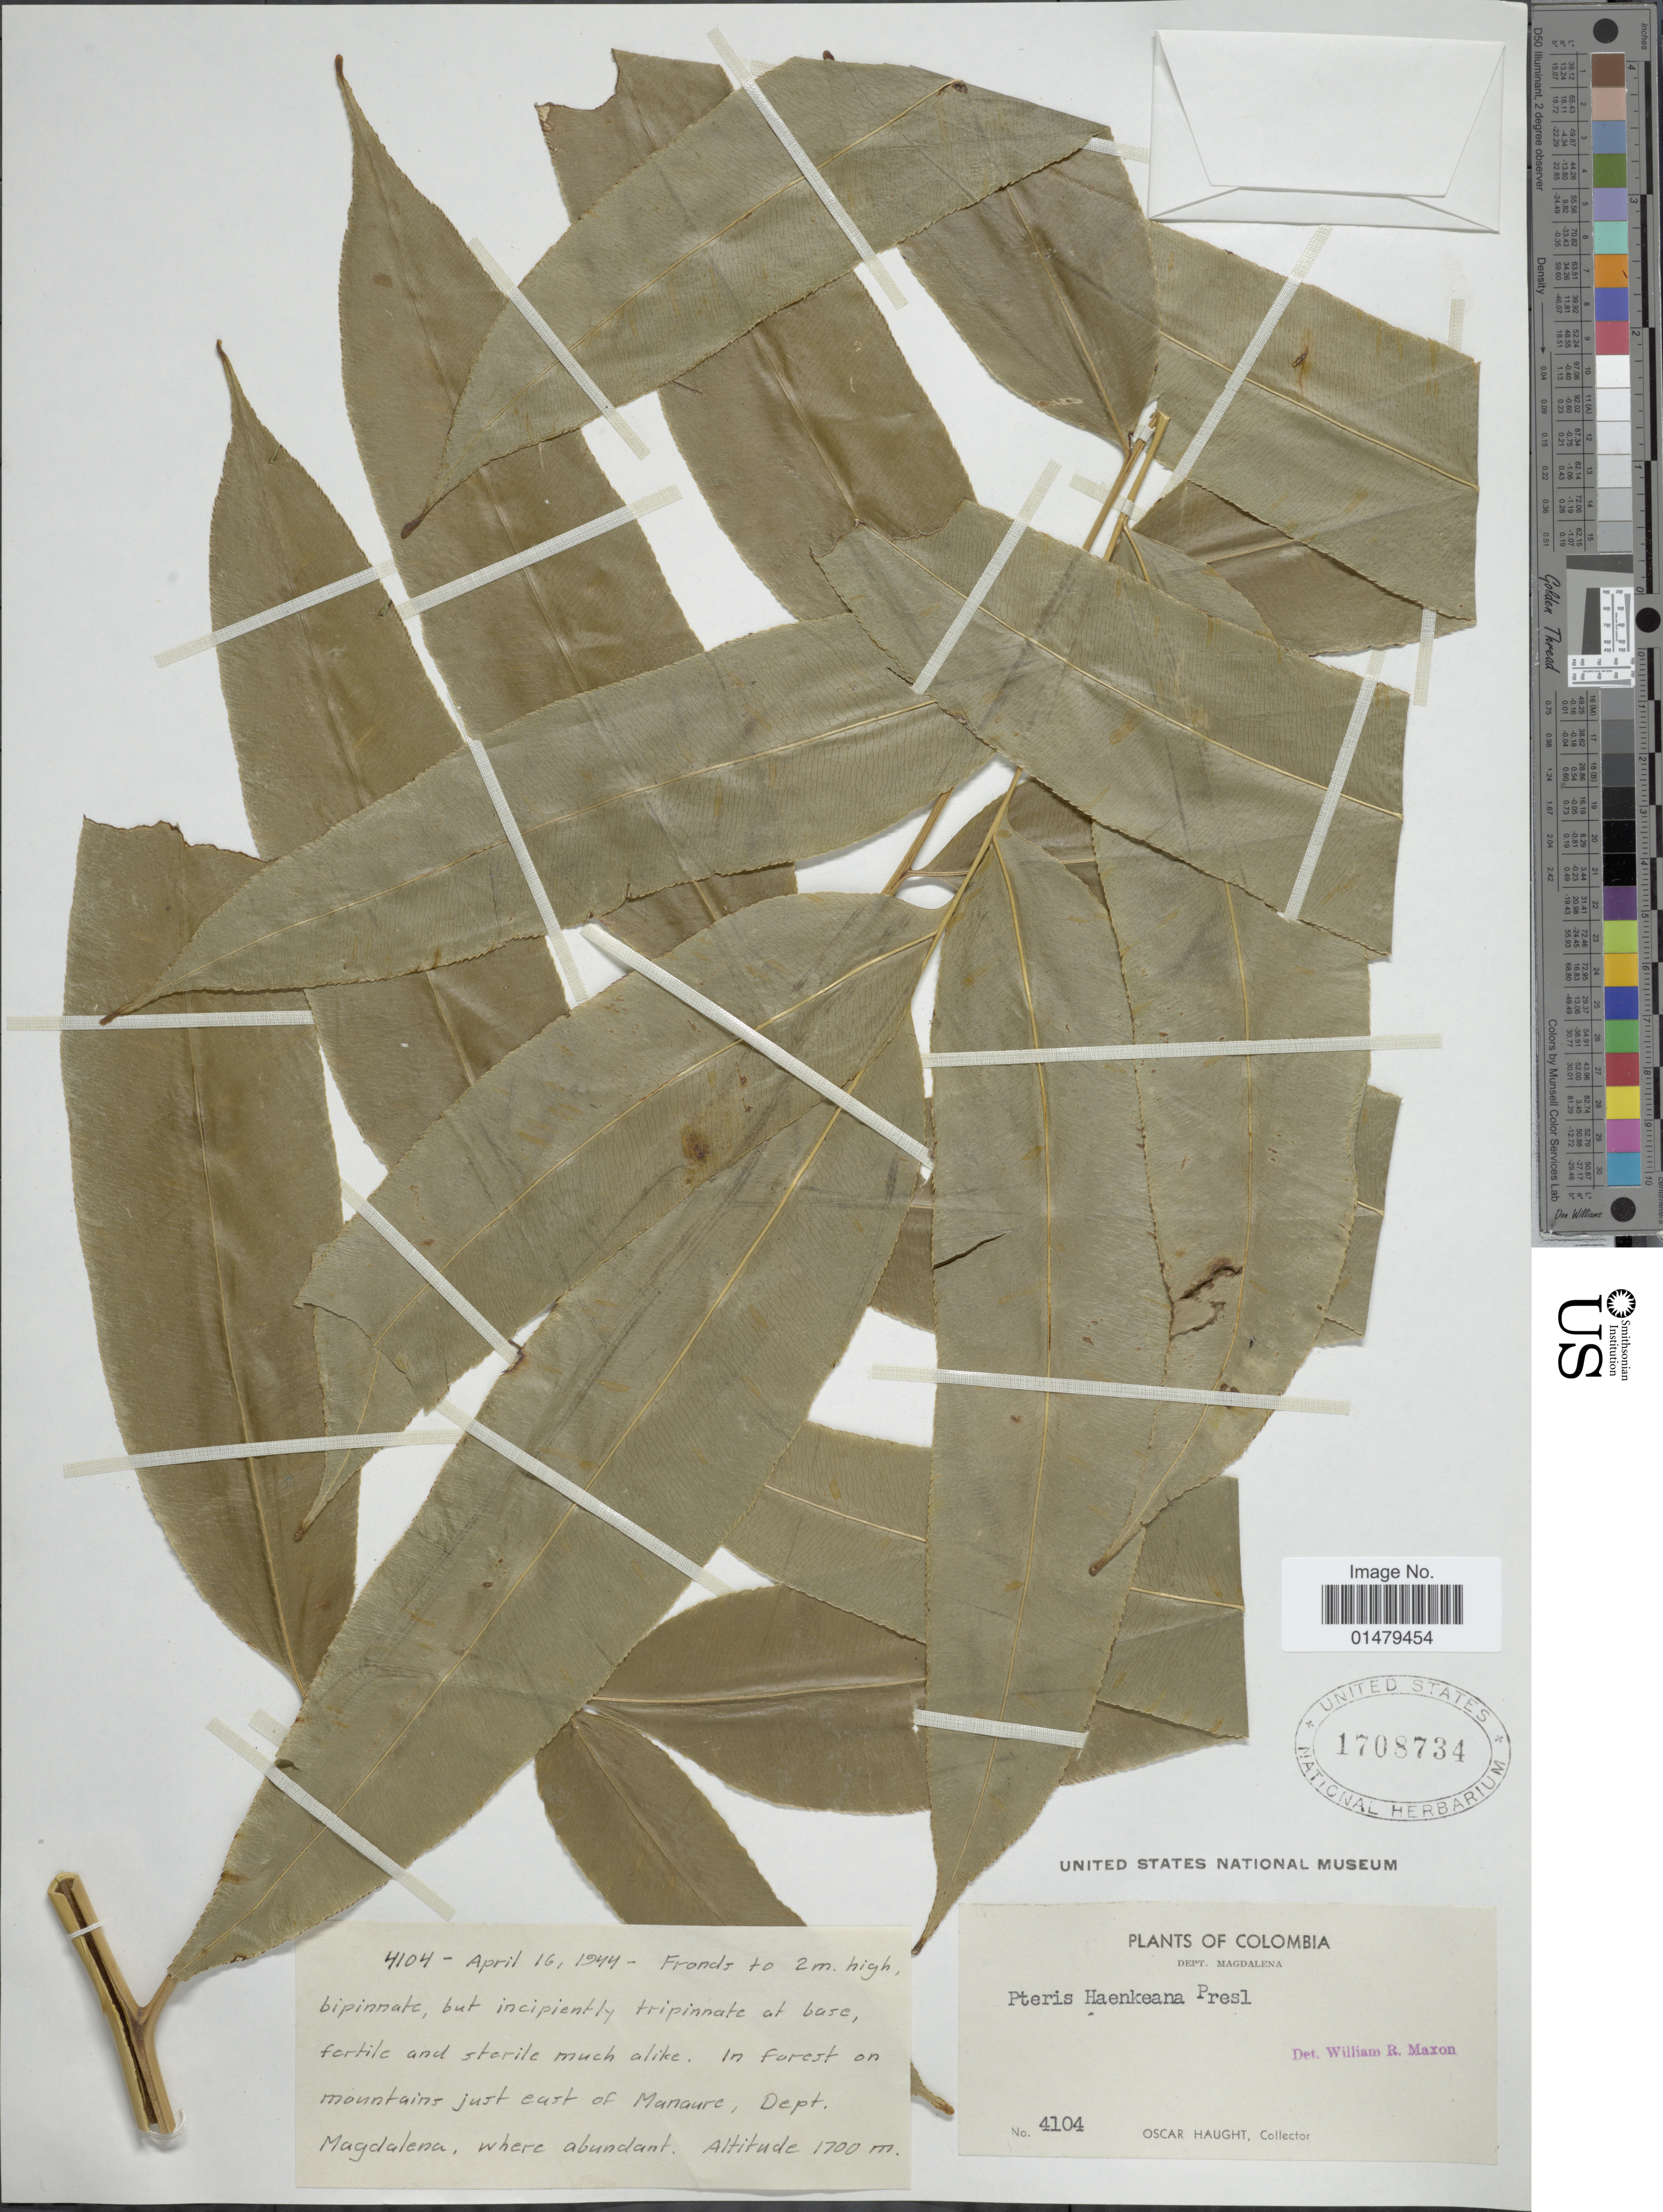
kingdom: Plantae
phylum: Tracheophyta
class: Polypodiopsida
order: Polypodiales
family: Pteridaceae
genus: Pteris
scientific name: Pteris haenkeana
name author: C. Presl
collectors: O. L. Haught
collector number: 4104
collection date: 1944-04-16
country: Colombia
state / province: Magdalena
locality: Dept. Magdalena. In forest on mountains just east of Manaure.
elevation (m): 1700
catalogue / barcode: US 1708734